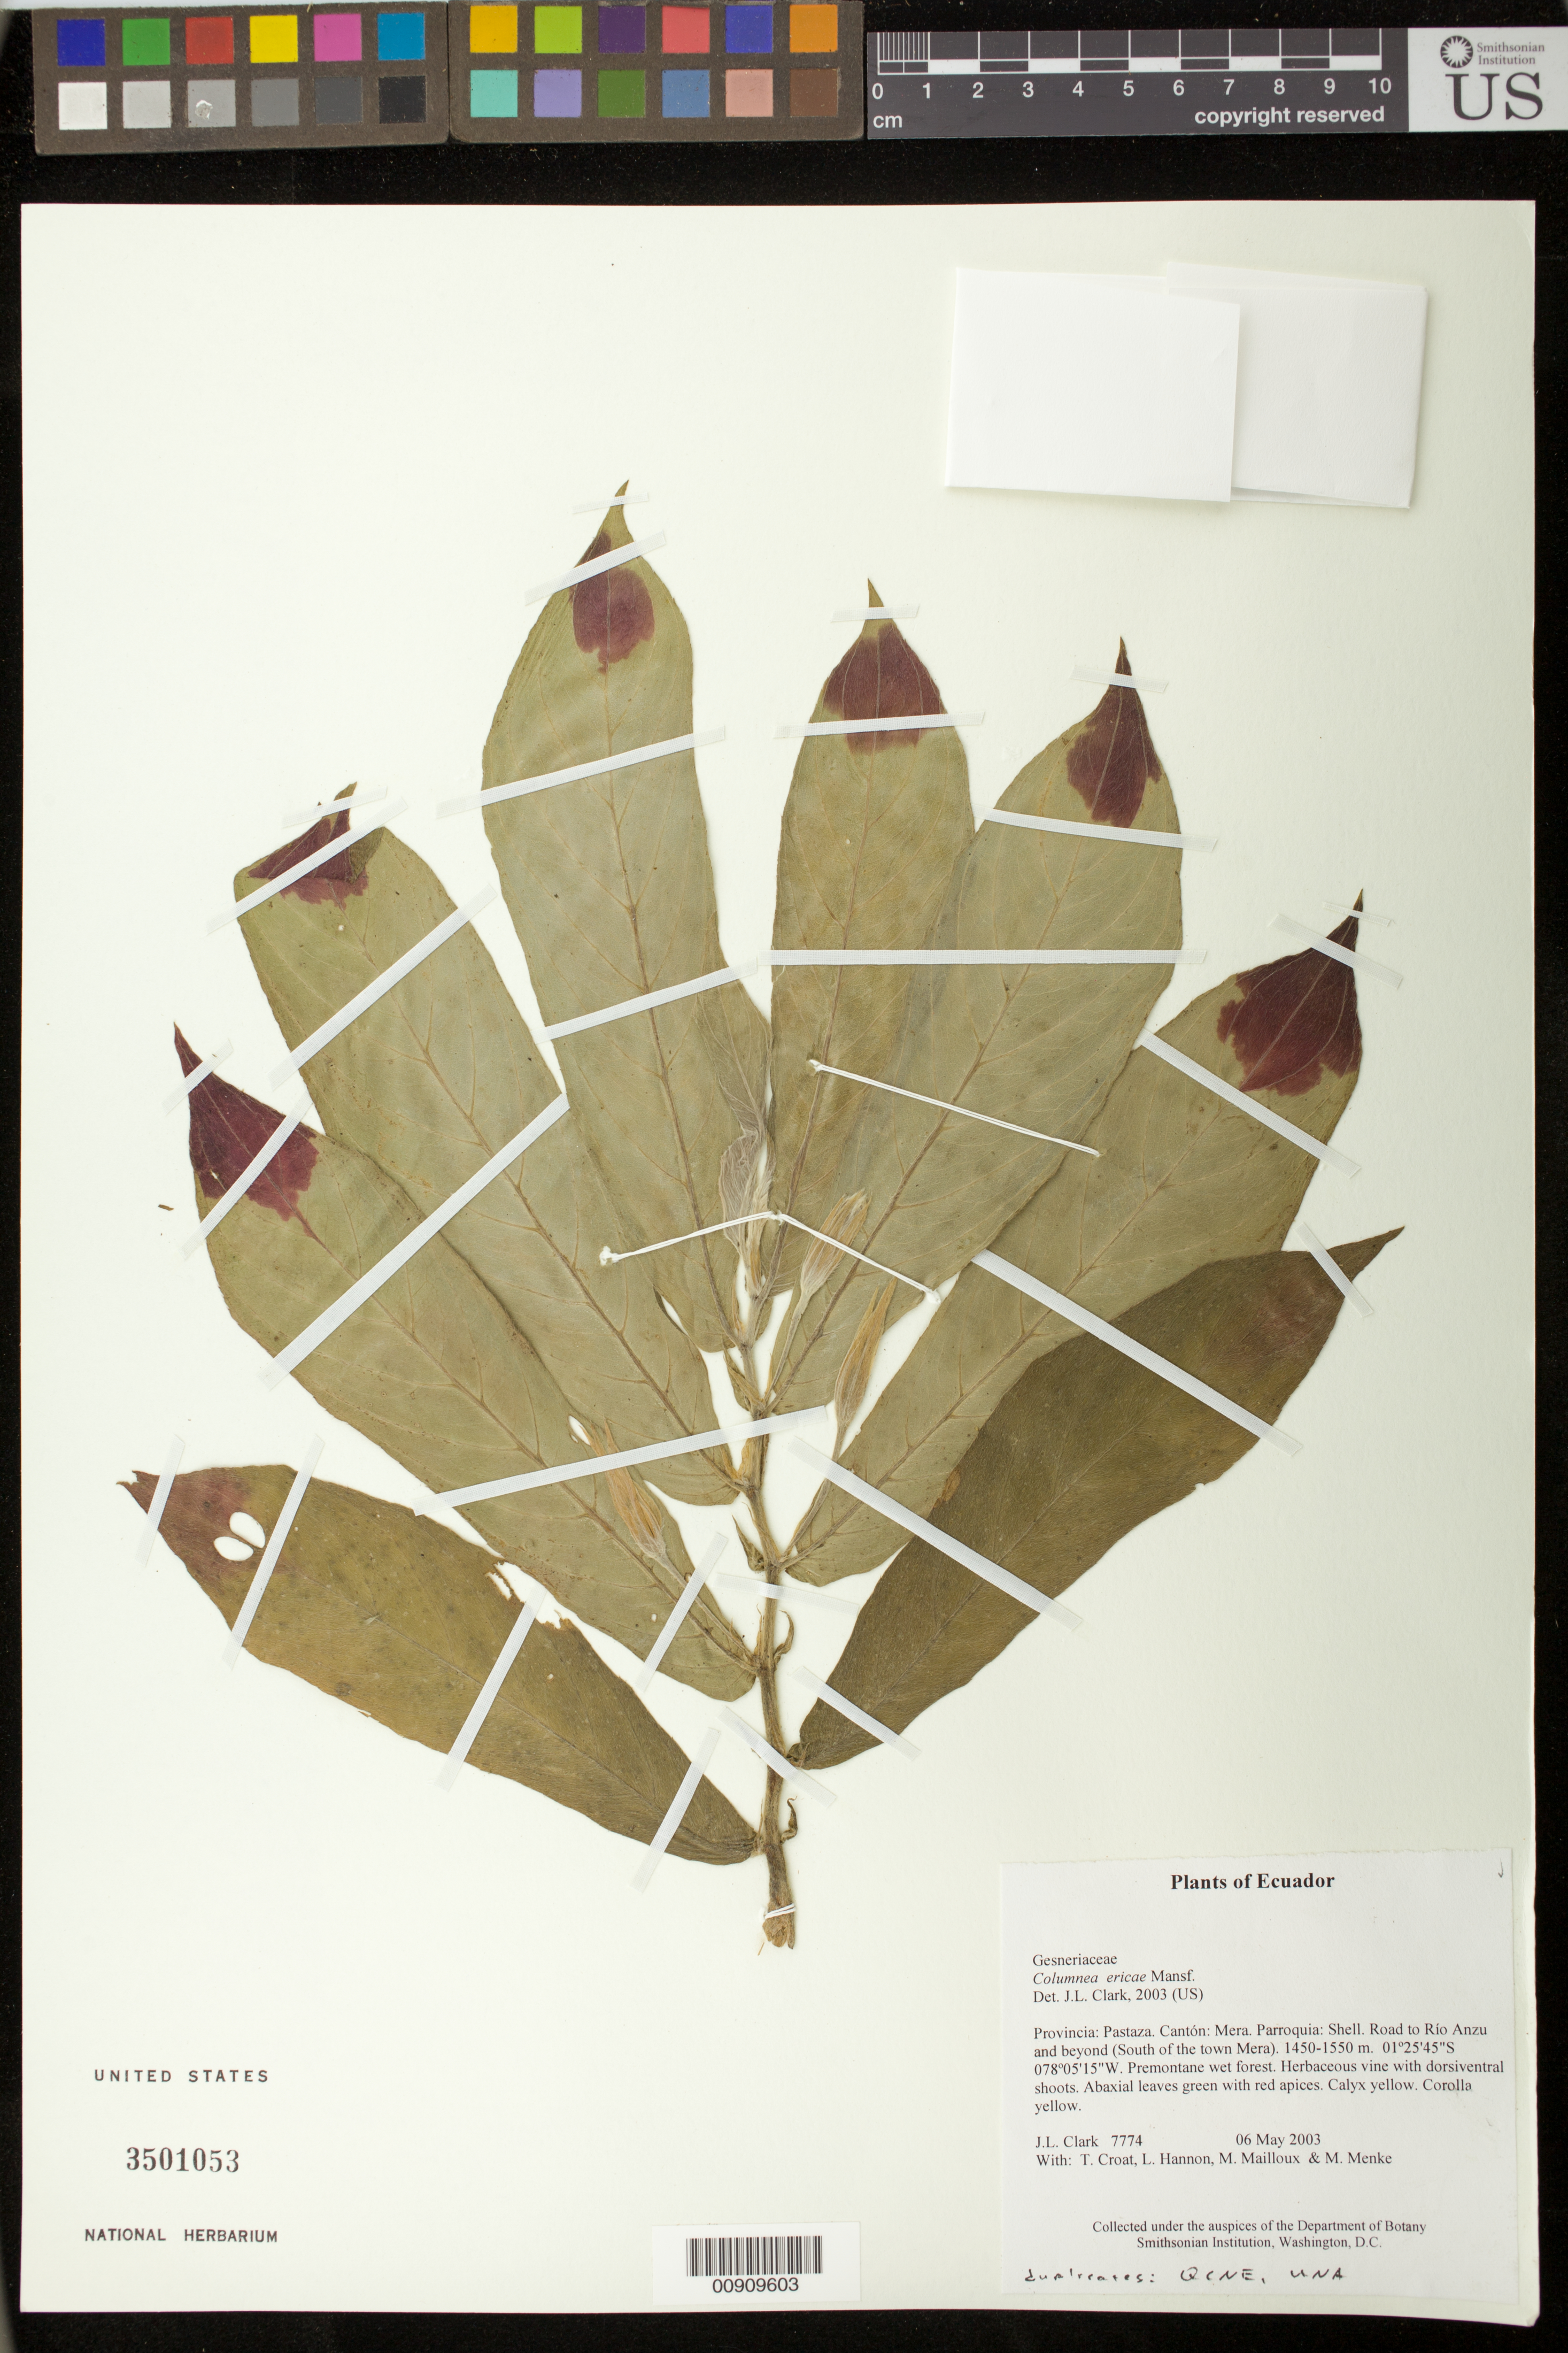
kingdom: Plantae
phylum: Tracheophyta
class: Magnoliopsida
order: Lamiales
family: Gesneriaceae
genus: Columnea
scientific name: Columnea ericae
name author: Mansf.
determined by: Clark, J. L., (SEL), The Marie Selby Botanical Garden (UNITED STATES)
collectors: J. L. Clark, T. B. Croat, L. Hannon, M. Mailloux & M. Menke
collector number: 7774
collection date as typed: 06 May 2003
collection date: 2003-05-06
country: Ecuador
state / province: Pastaza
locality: Mera. Parroquia: Shell. Road to Río Anzu and beyond (South of the town Mera).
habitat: Premontane wet forest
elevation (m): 1450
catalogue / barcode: US 3501053